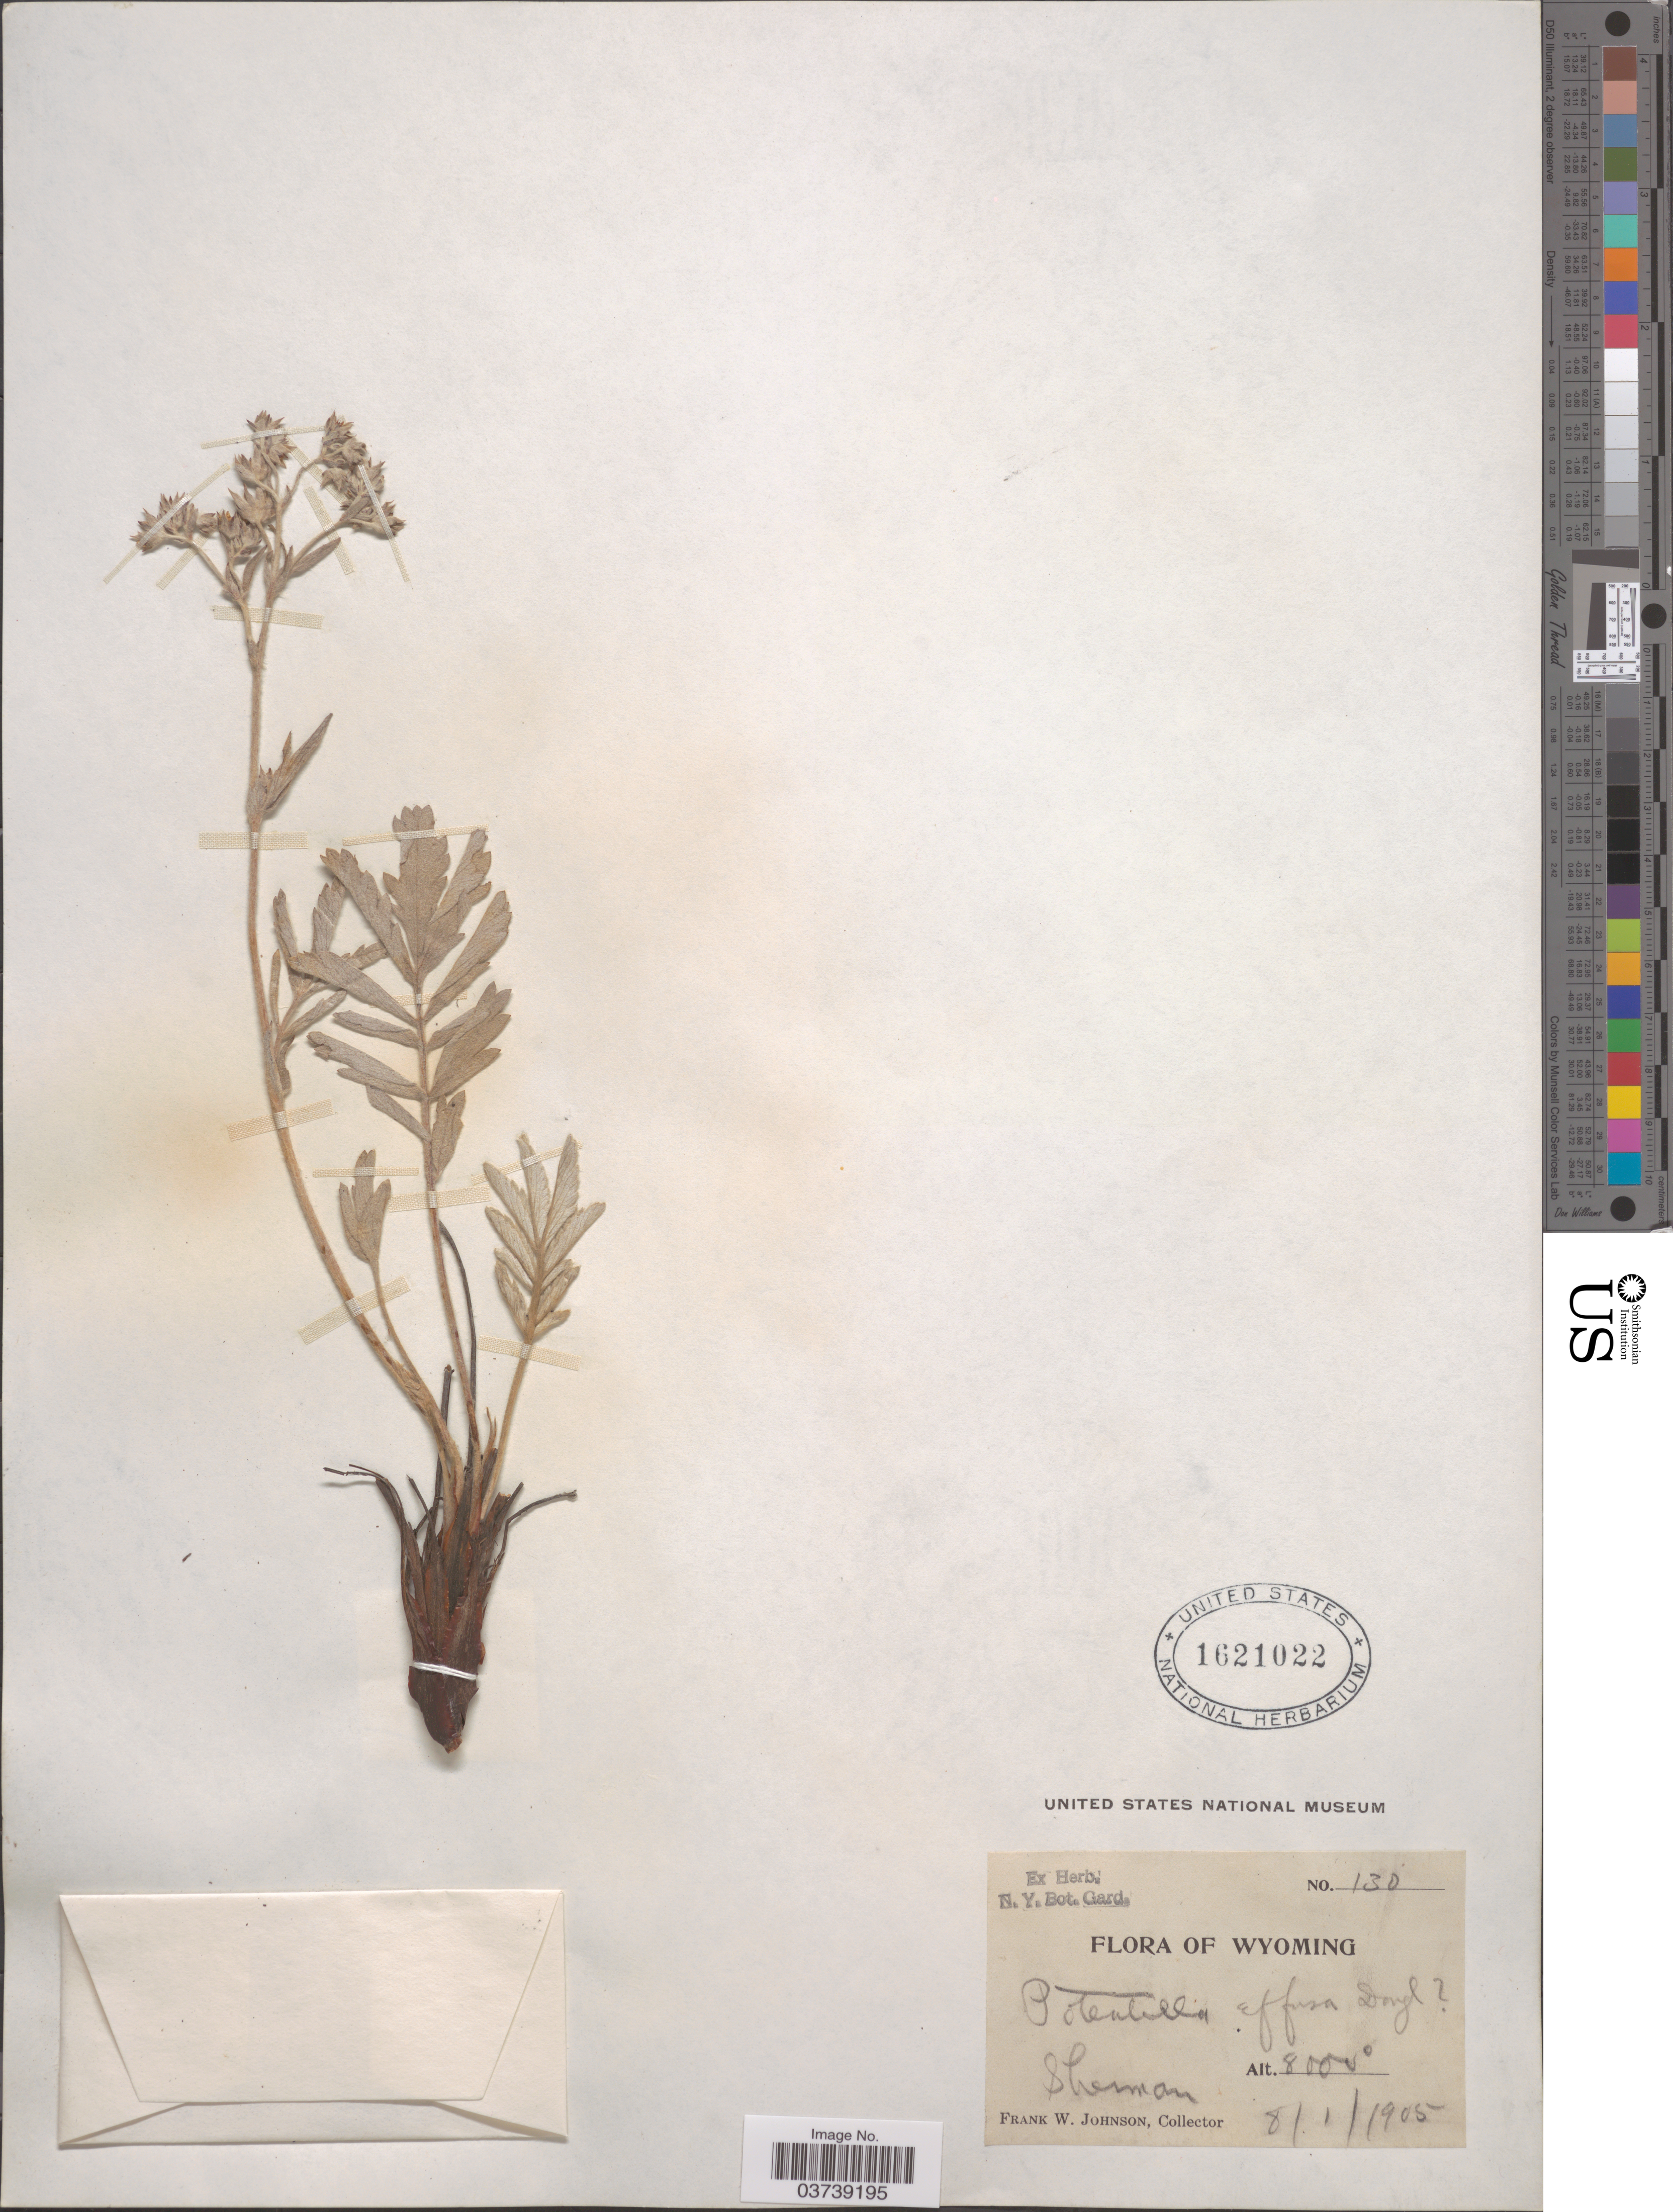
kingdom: Plantae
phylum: Tracheophyta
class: Magnoliopsida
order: Rosales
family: Rosaceae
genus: Potentilla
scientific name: Potentilla effusa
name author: Douglas ex Lehm.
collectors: F. W. Johnson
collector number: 130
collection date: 1905-08-01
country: United States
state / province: Wyoming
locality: Sherman.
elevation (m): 2438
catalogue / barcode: US 1621022